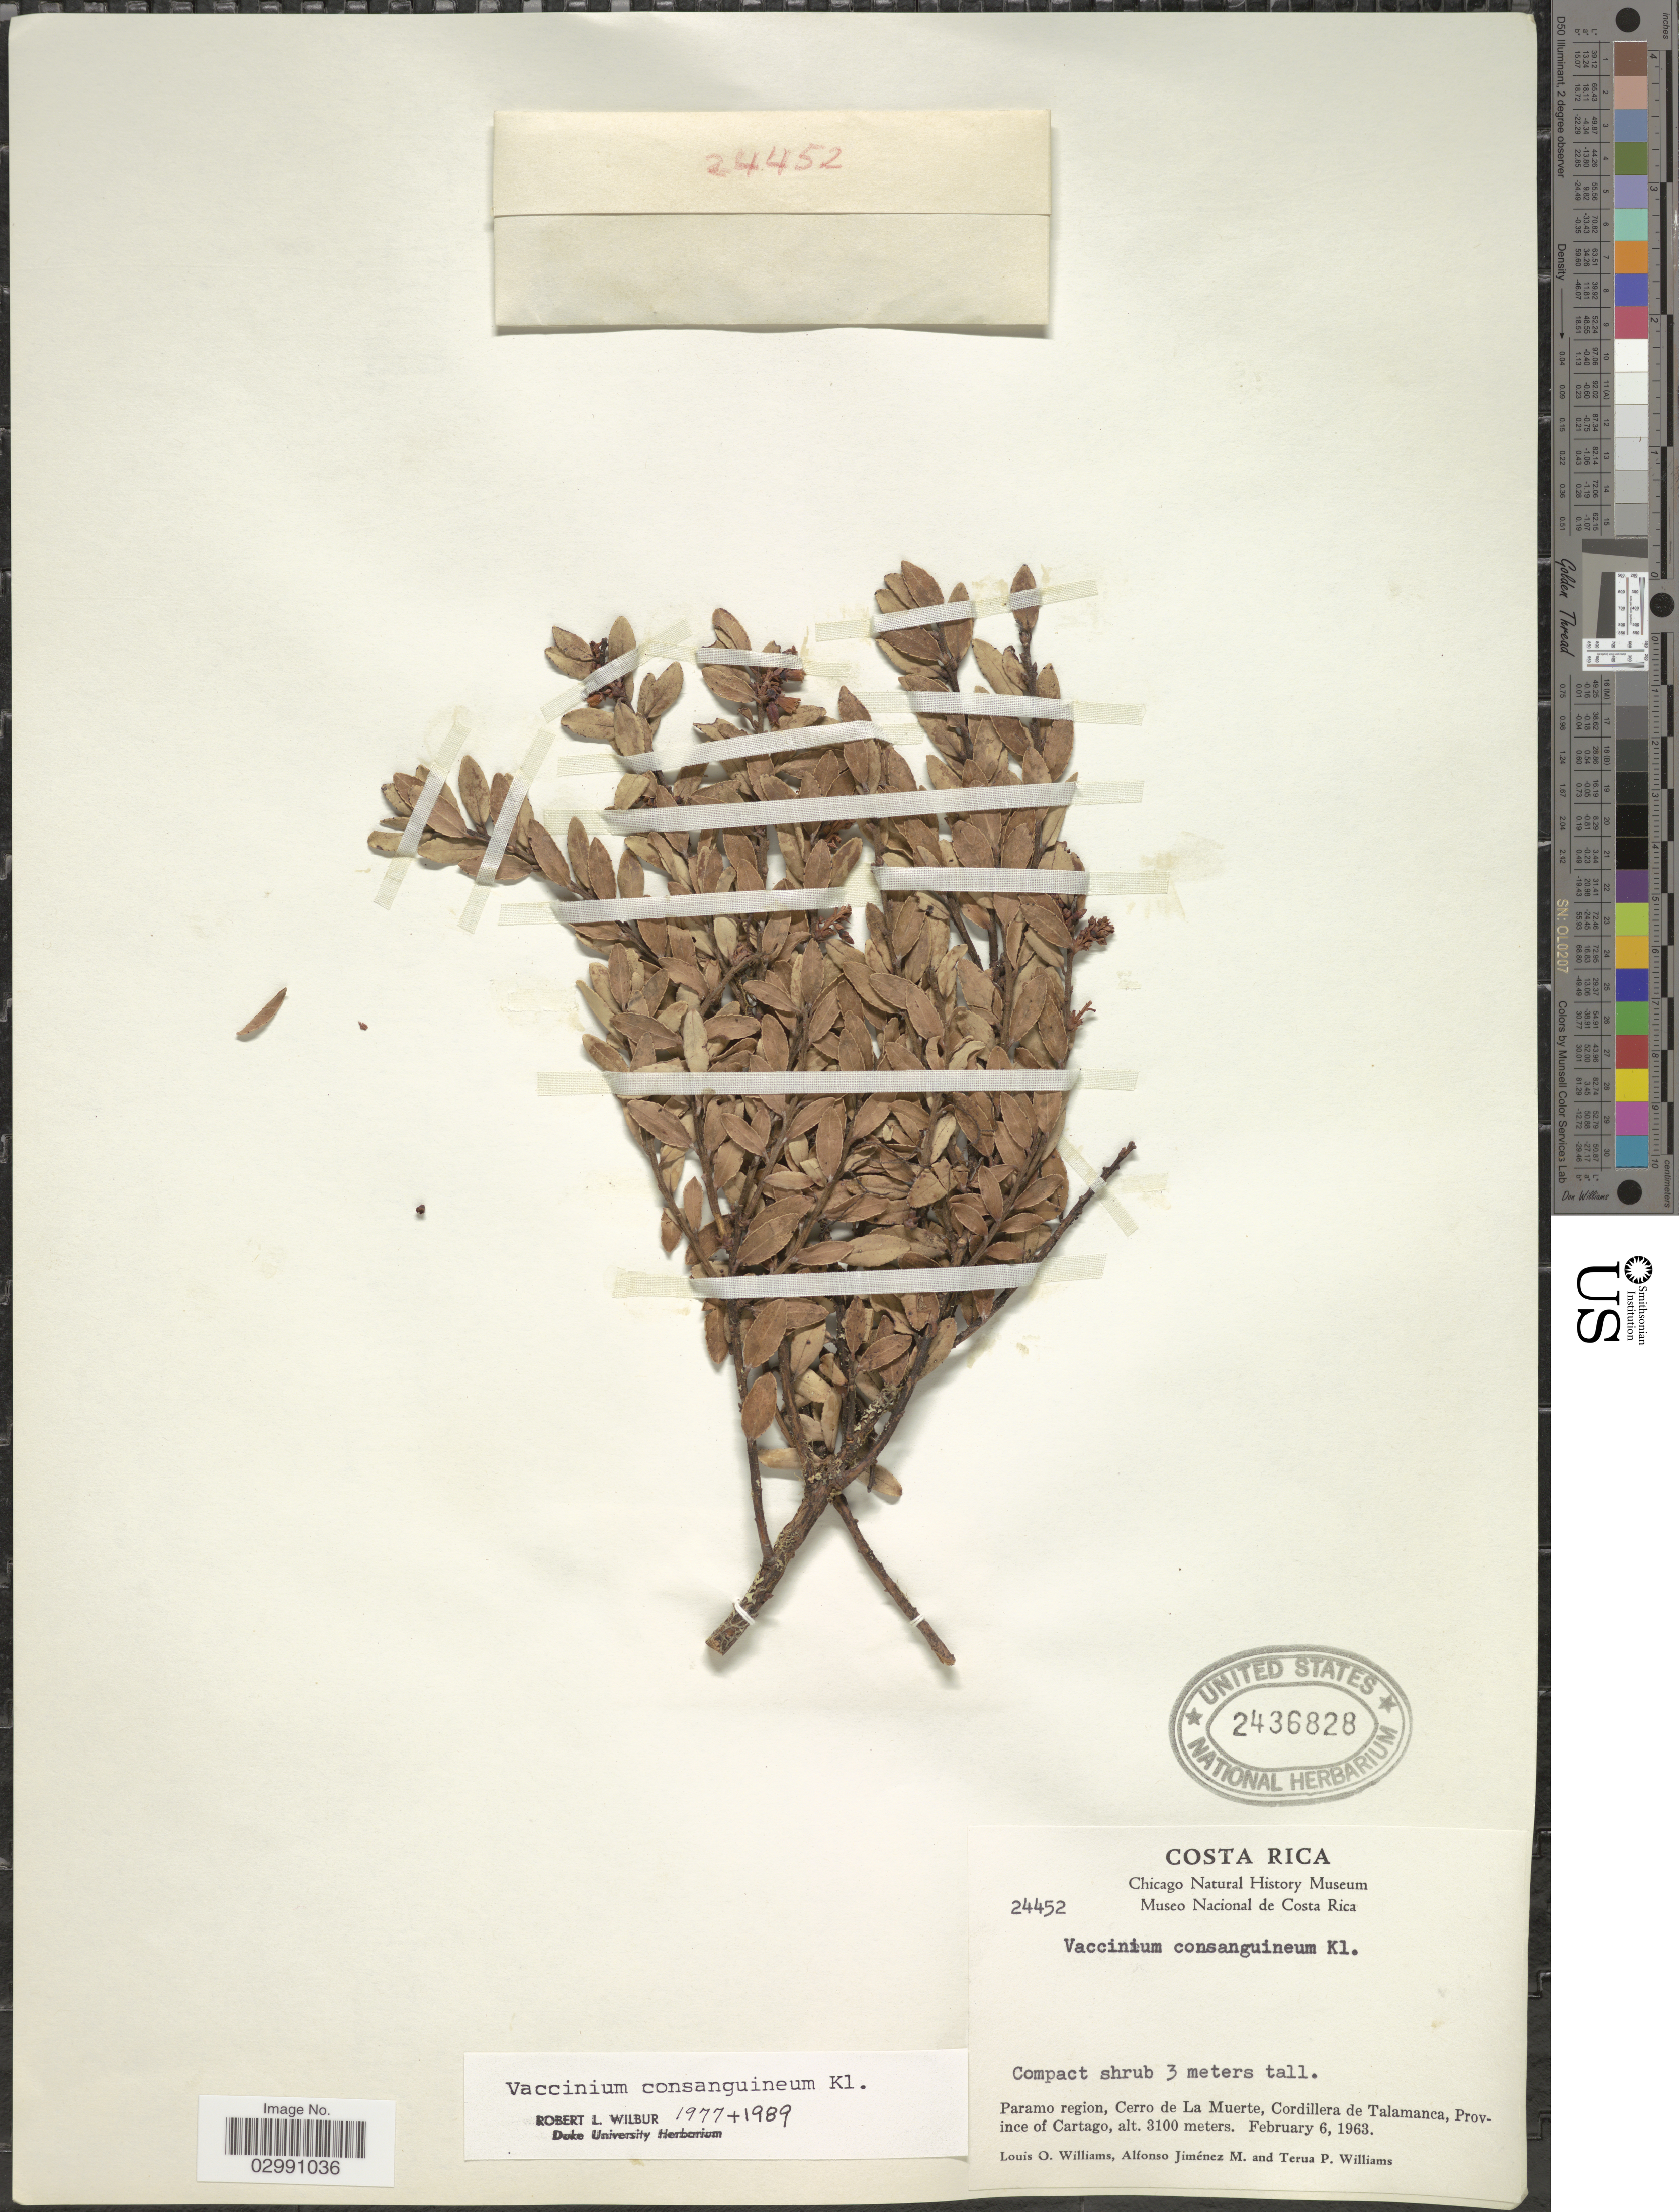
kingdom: Plantae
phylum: Tracheophyta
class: Magnoliopsida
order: Ericales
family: Ericaceae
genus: Vaccinium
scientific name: Vaccinium consanguineum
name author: Klotzsch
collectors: L. O. Williams, A. Jimenez M. & T. Williams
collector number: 24452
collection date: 1963-02-06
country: Costa Rica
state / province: Cartago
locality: Paramo region, Cerro de La Muerte, Cordillera de Talamanca.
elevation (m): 3100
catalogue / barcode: US 2436828